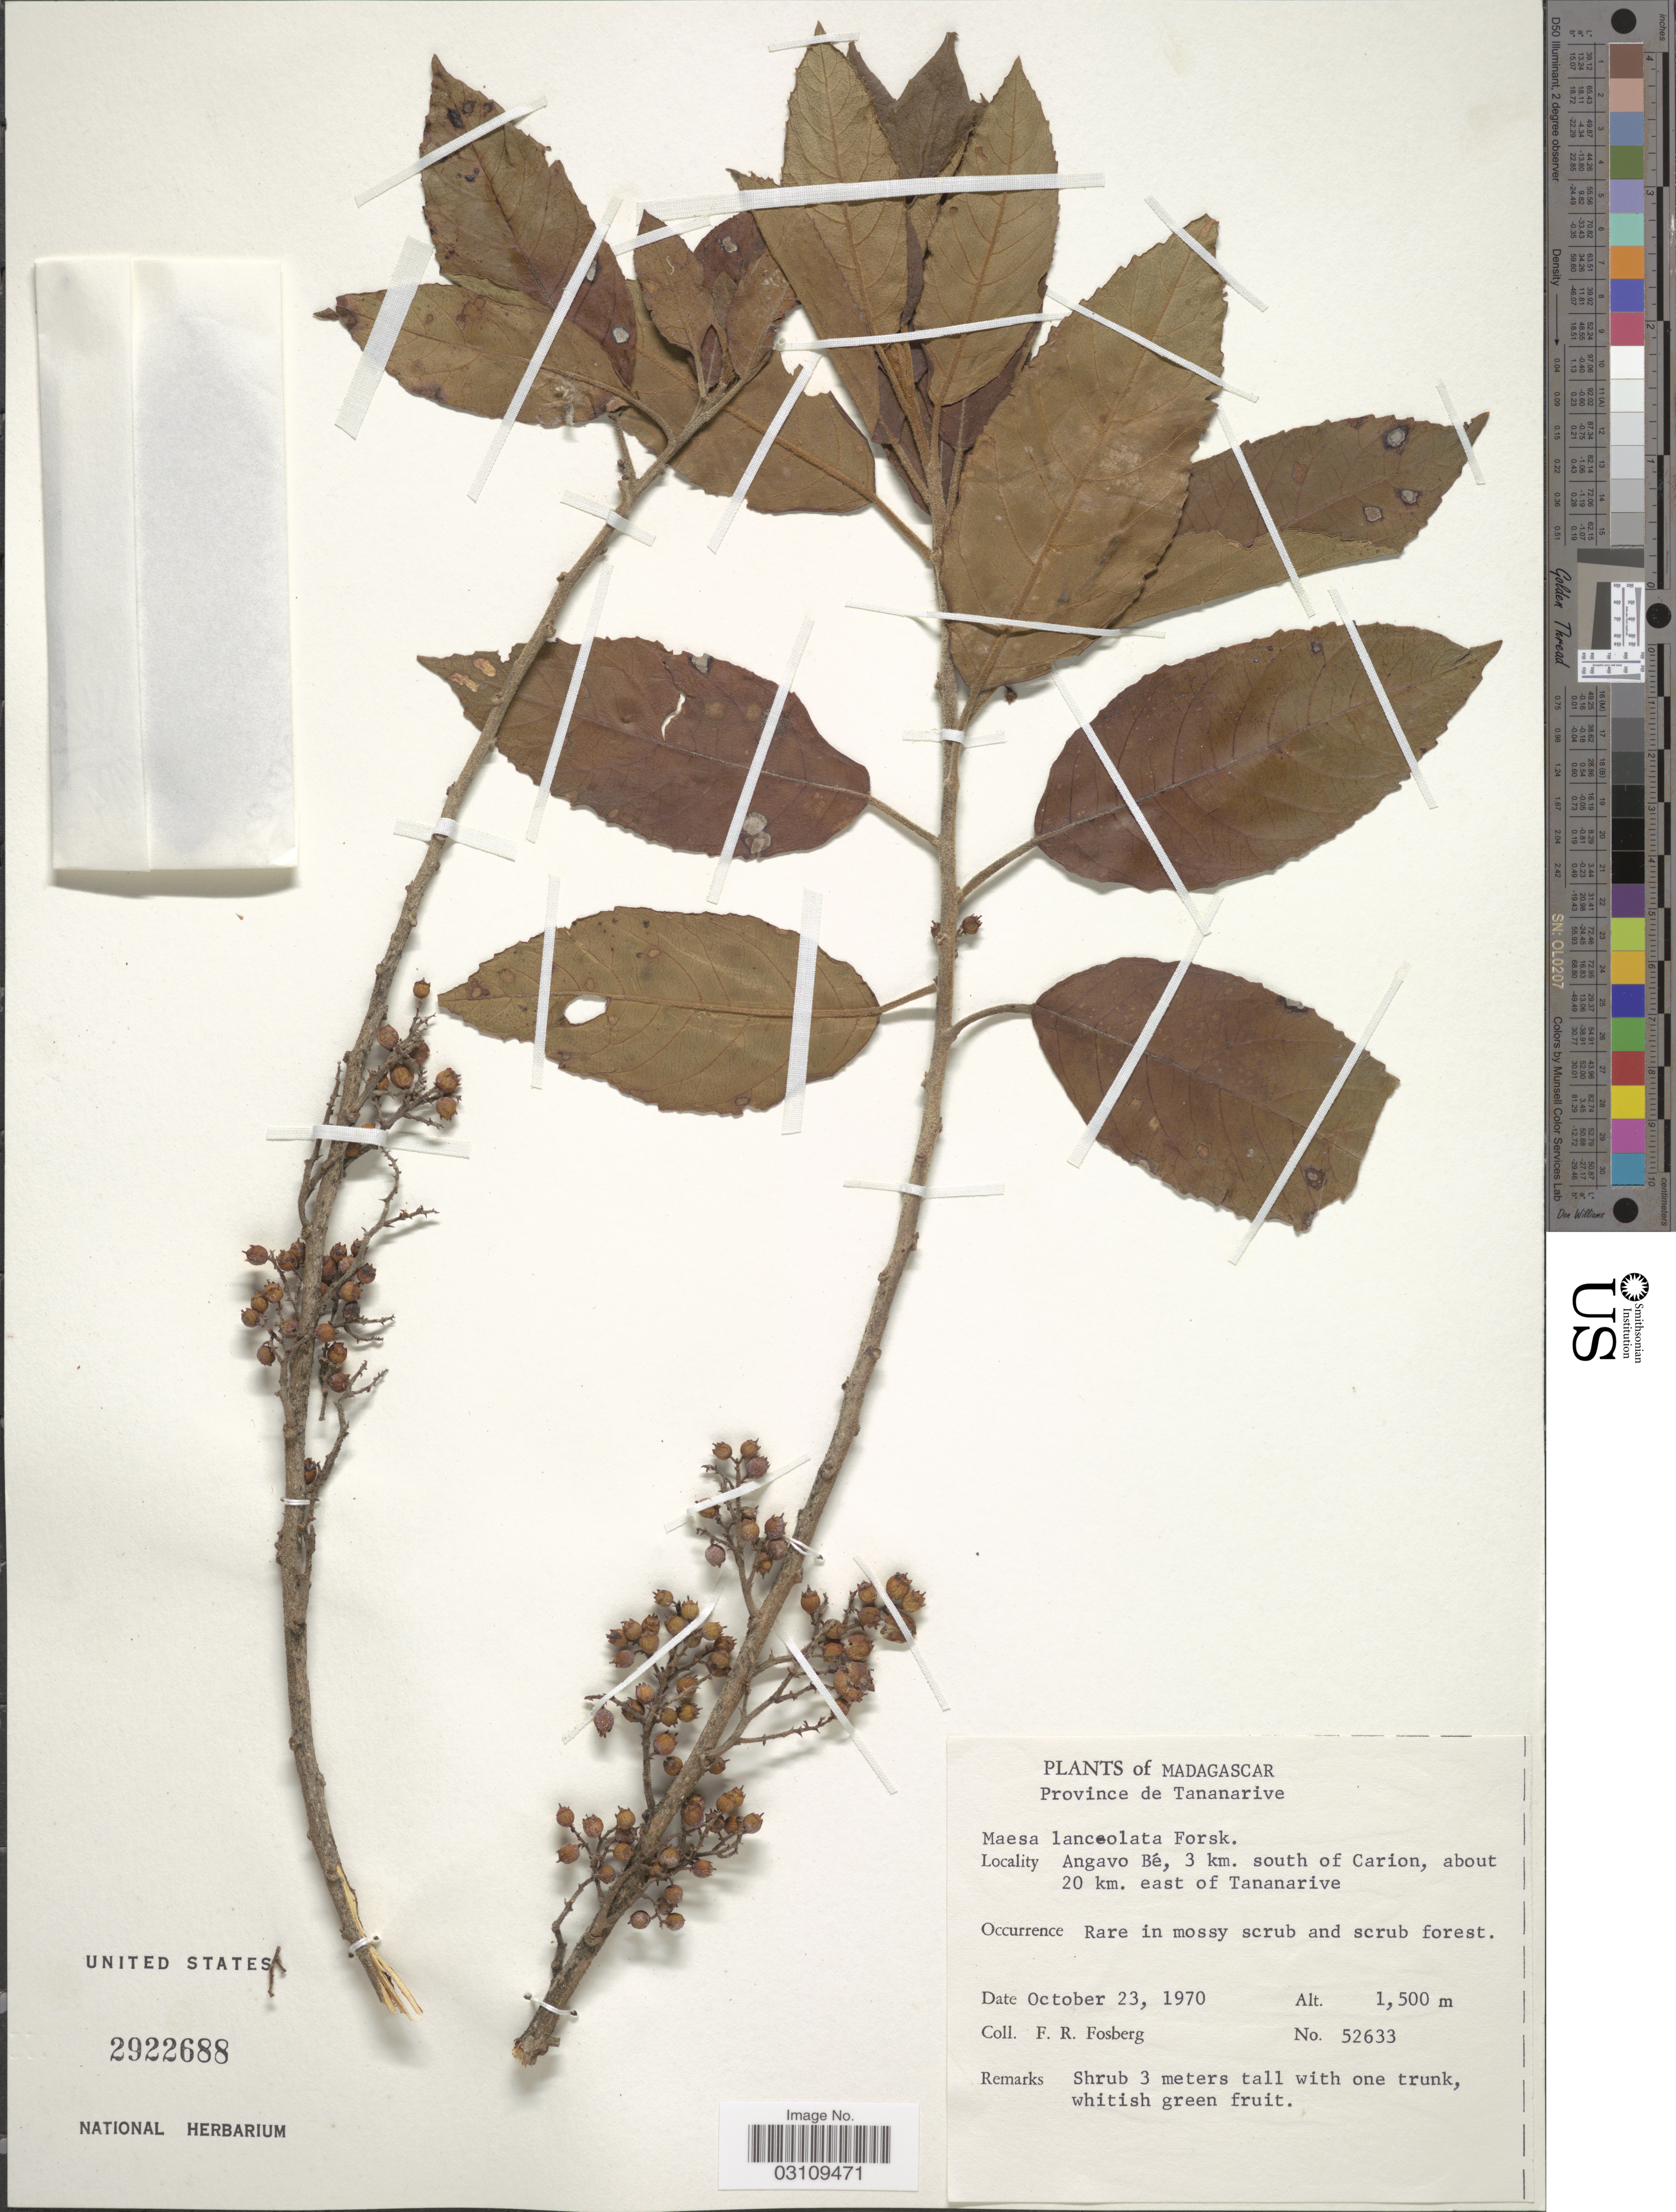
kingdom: Plantae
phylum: Tracheophyta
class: Magnoliopsida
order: Ericales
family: Primulaceae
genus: Maesa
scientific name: Maesa lanceolata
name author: Forssk.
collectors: F. R. Fosberg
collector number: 52633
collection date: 1970-10-23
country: Madagascar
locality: Province de Tananarive, Angavo Bé, 3 km. south of Carion, about 20 km. east of Tananarive.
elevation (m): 1500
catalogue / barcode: US 2922688